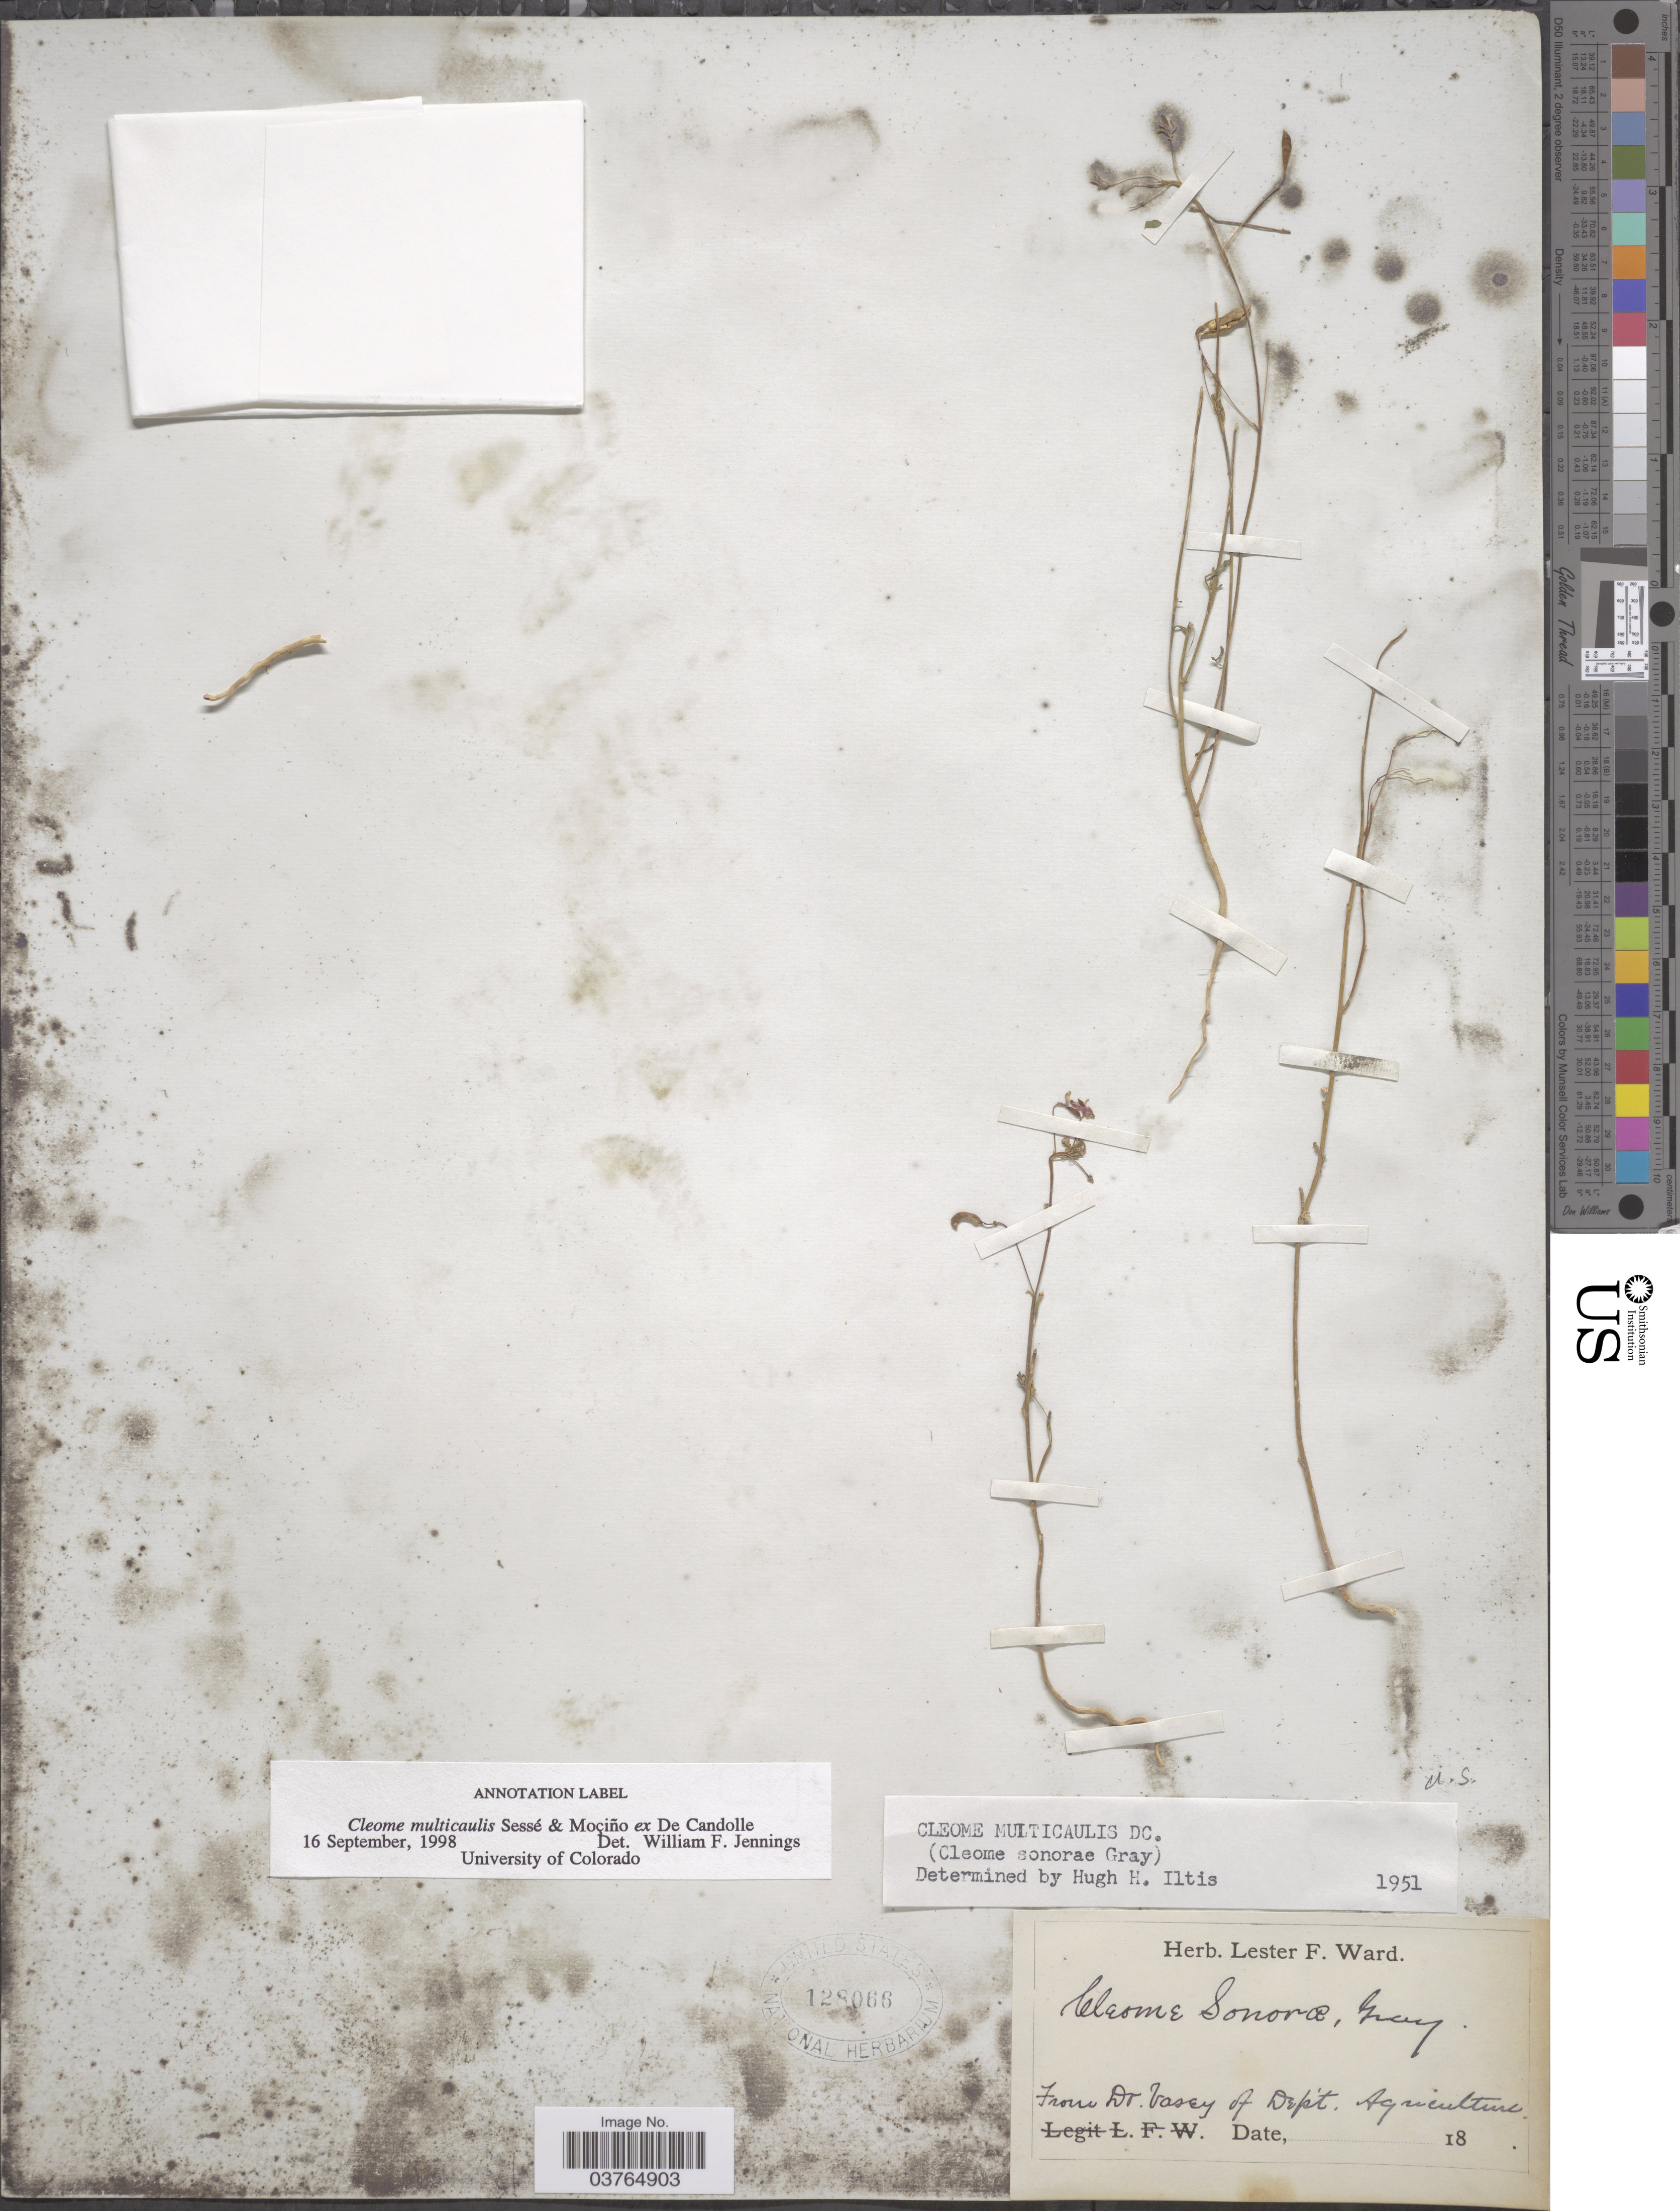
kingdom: Plantae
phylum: Tracheophyta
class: Magnoliopsida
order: Brassicales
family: Cleomaceae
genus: Cleomella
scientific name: Cleomella multicaulis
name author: (DC.) Roalson & J.C. Hall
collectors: Vasey, --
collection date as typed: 18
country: United States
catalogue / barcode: US 128066